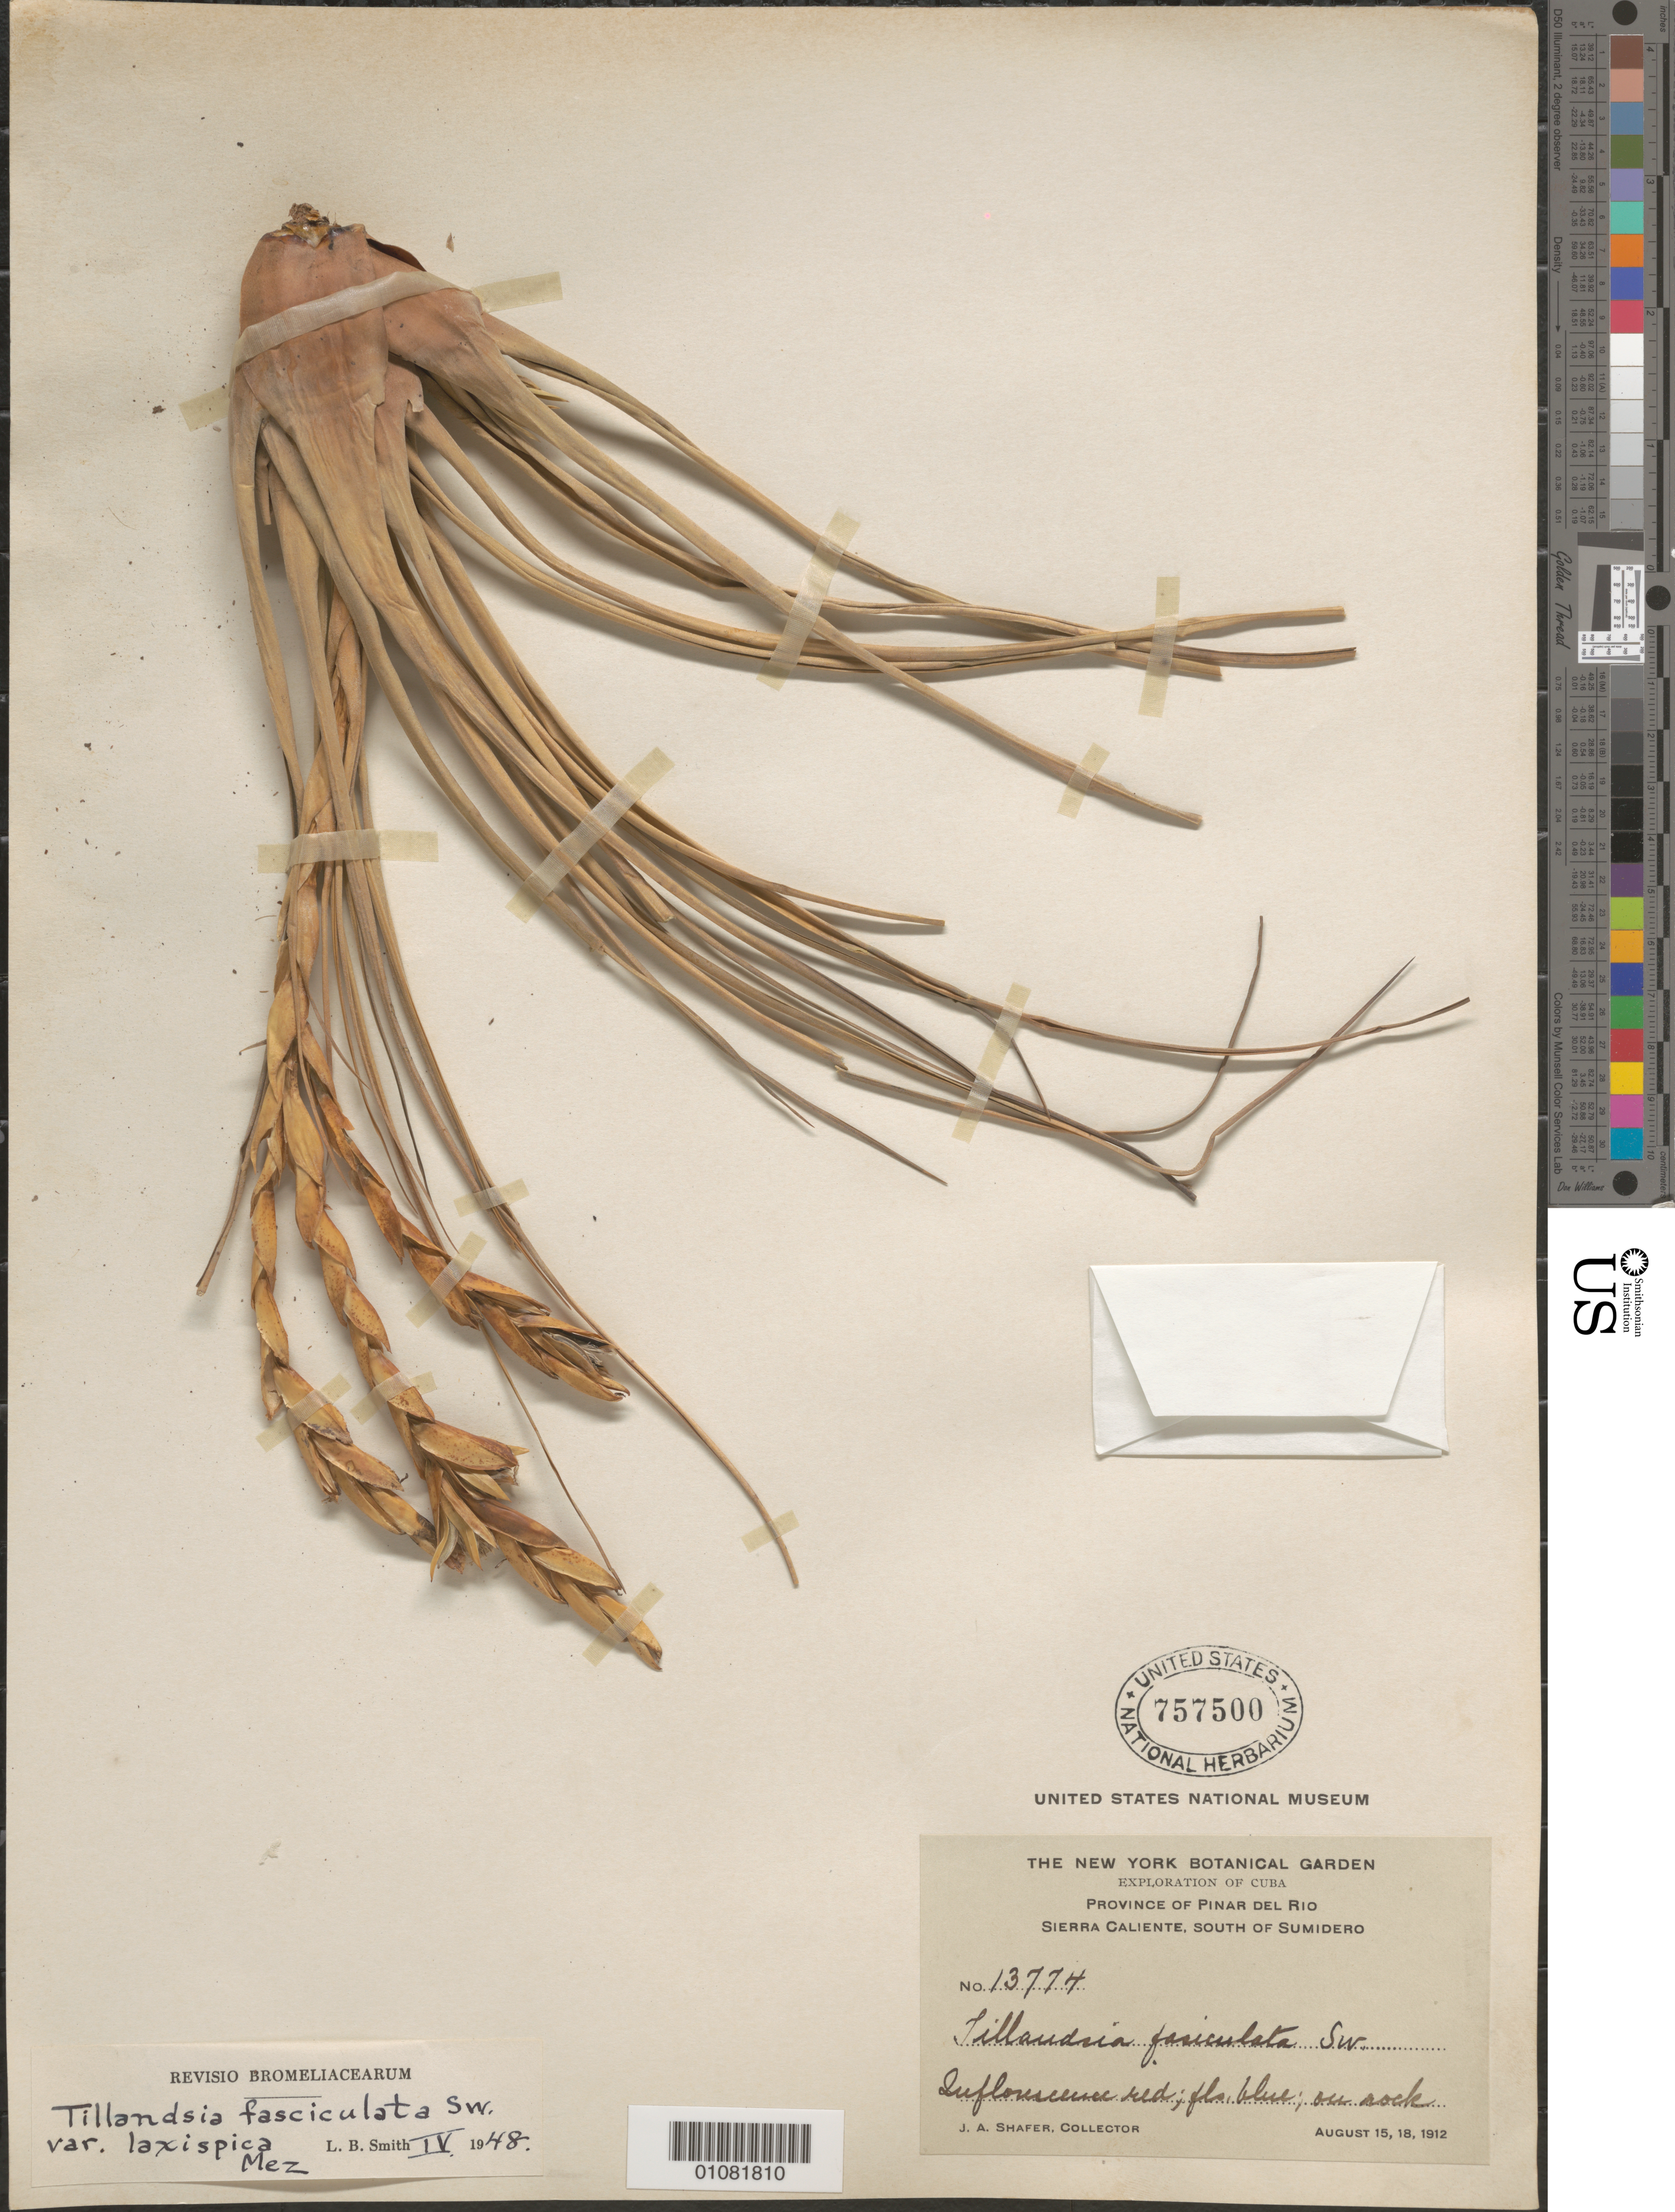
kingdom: Plantae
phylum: Tracheophyta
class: Liliopsida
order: Poales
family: Bromeliaceae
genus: Tillandsia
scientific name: Tillandsia fasciculata var. fasciculata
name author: Sw.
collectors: J. A. Shafer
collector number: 13774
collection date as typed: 15 Aug 1912 and 18 Aug 1912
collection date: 1912-08-15,1912-08-18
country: Cuba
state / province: Pinar del Rio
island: Cuba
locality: Sierra Caliente, S of Sumidero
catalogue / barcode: US 757500